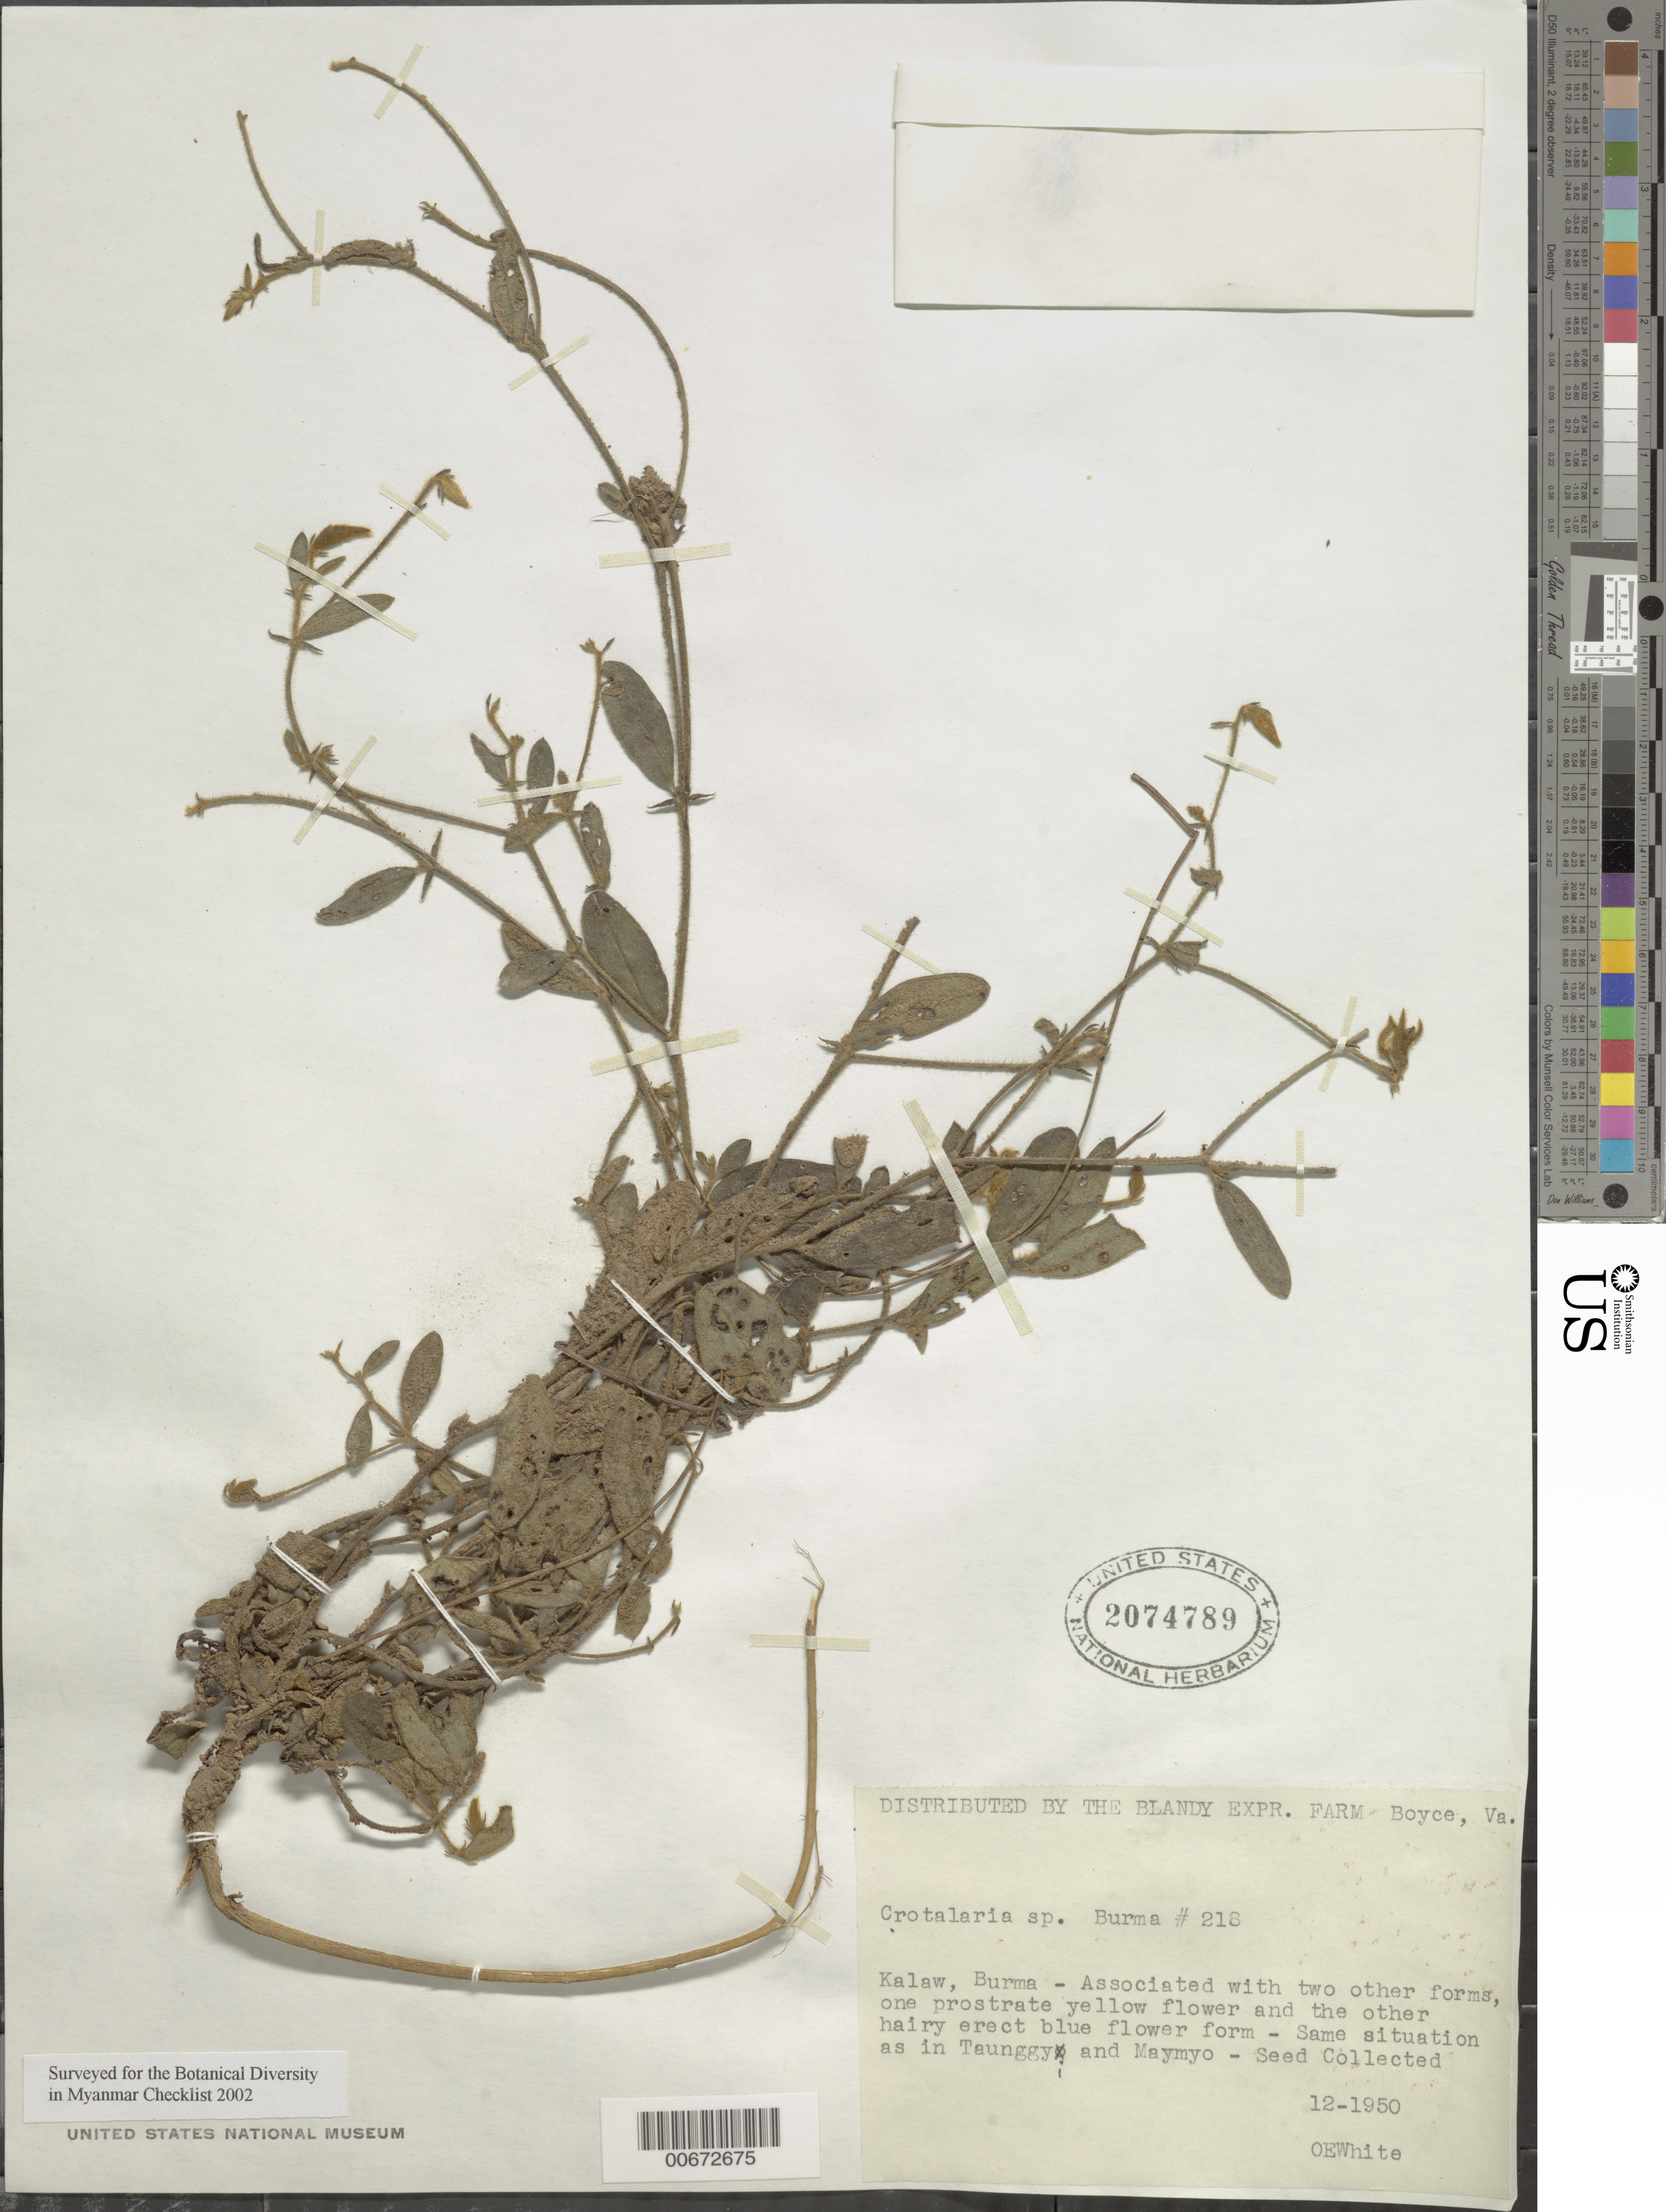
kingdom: Plantae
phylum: Tracheophyta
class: Magnoliopsida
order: Fabales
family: Fabaceae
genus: Crotalaria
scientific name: Crotalaria sp.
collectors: O. E. White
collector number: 218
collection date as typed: Dec 1950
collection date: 1950-12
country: Myanmar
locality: Kalaw.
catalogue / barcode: US 2074789